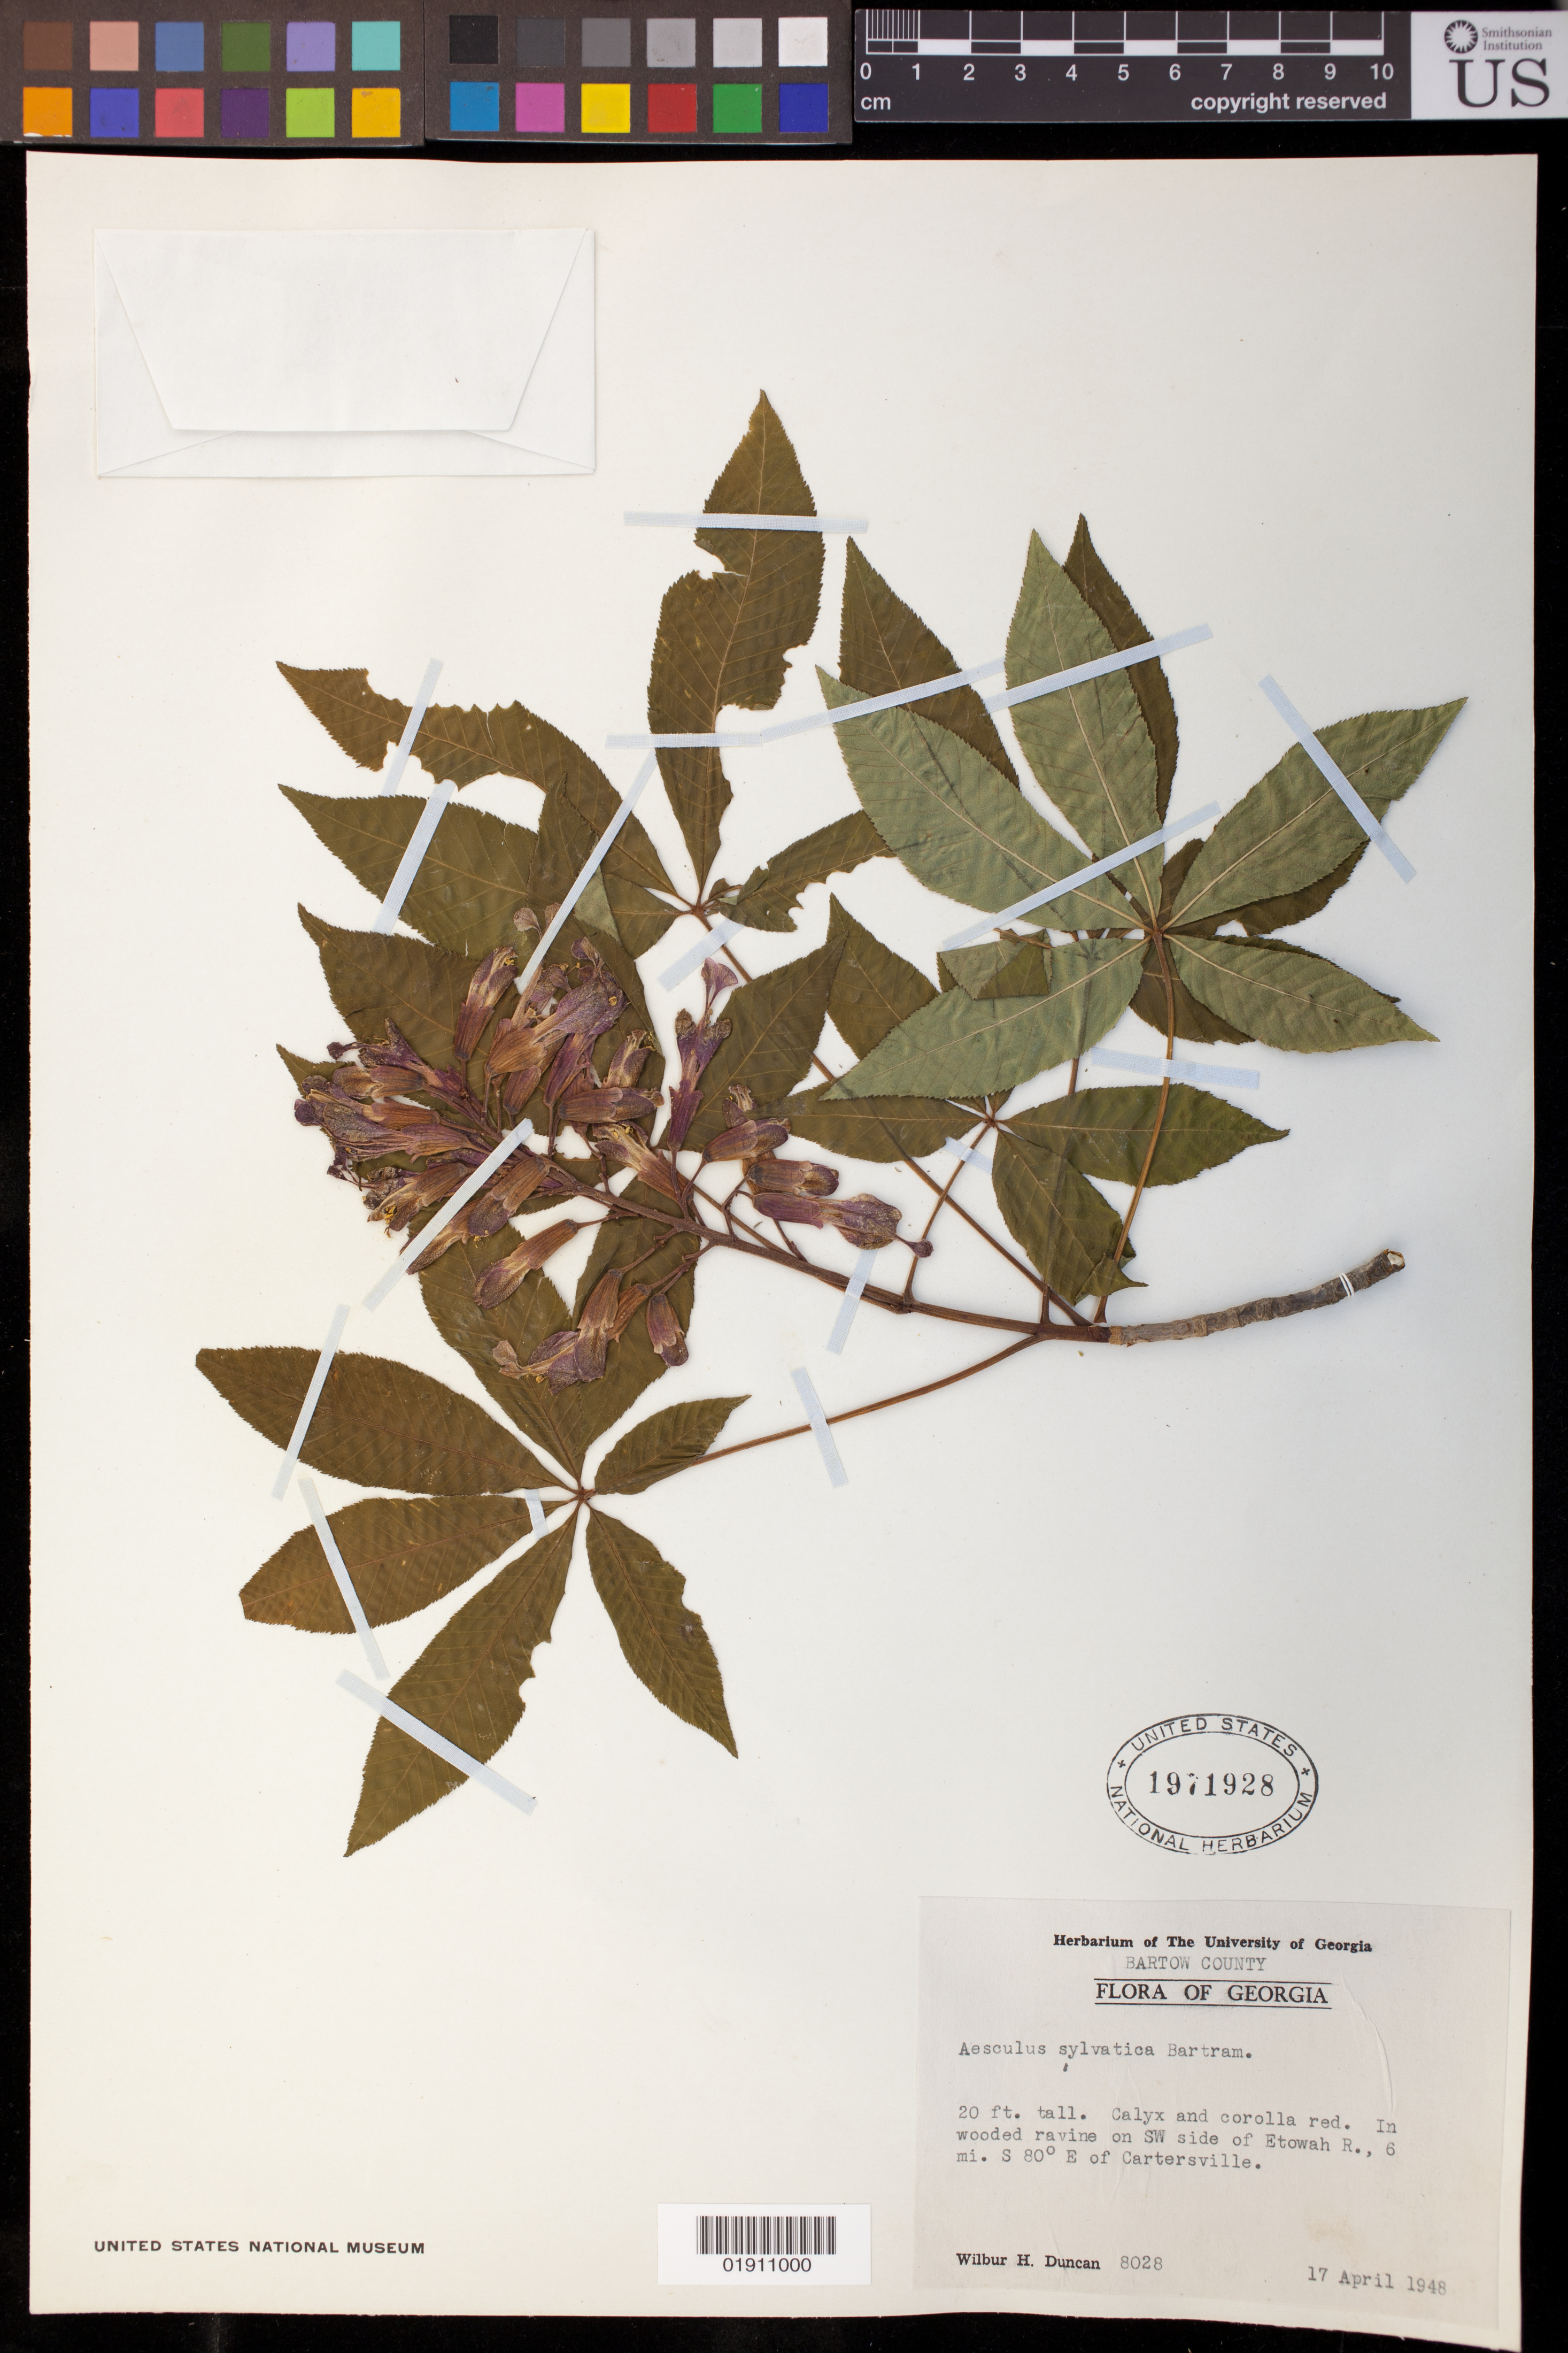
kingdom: Plantae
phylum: Tracheophyta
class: Magnoliopsida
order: Sapindales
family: Sapindaceae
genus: Aesculus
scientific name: Aesculus sylvatica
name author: W. Bartram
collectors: W. H. Duncan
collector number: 8028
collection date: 1948-04-17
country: United States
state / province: Georgia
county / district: Bartow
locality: In wooded ravine on SW side of Etowah R., 6 mi. S 80° E of Cartersville.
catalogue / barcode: US 1971928